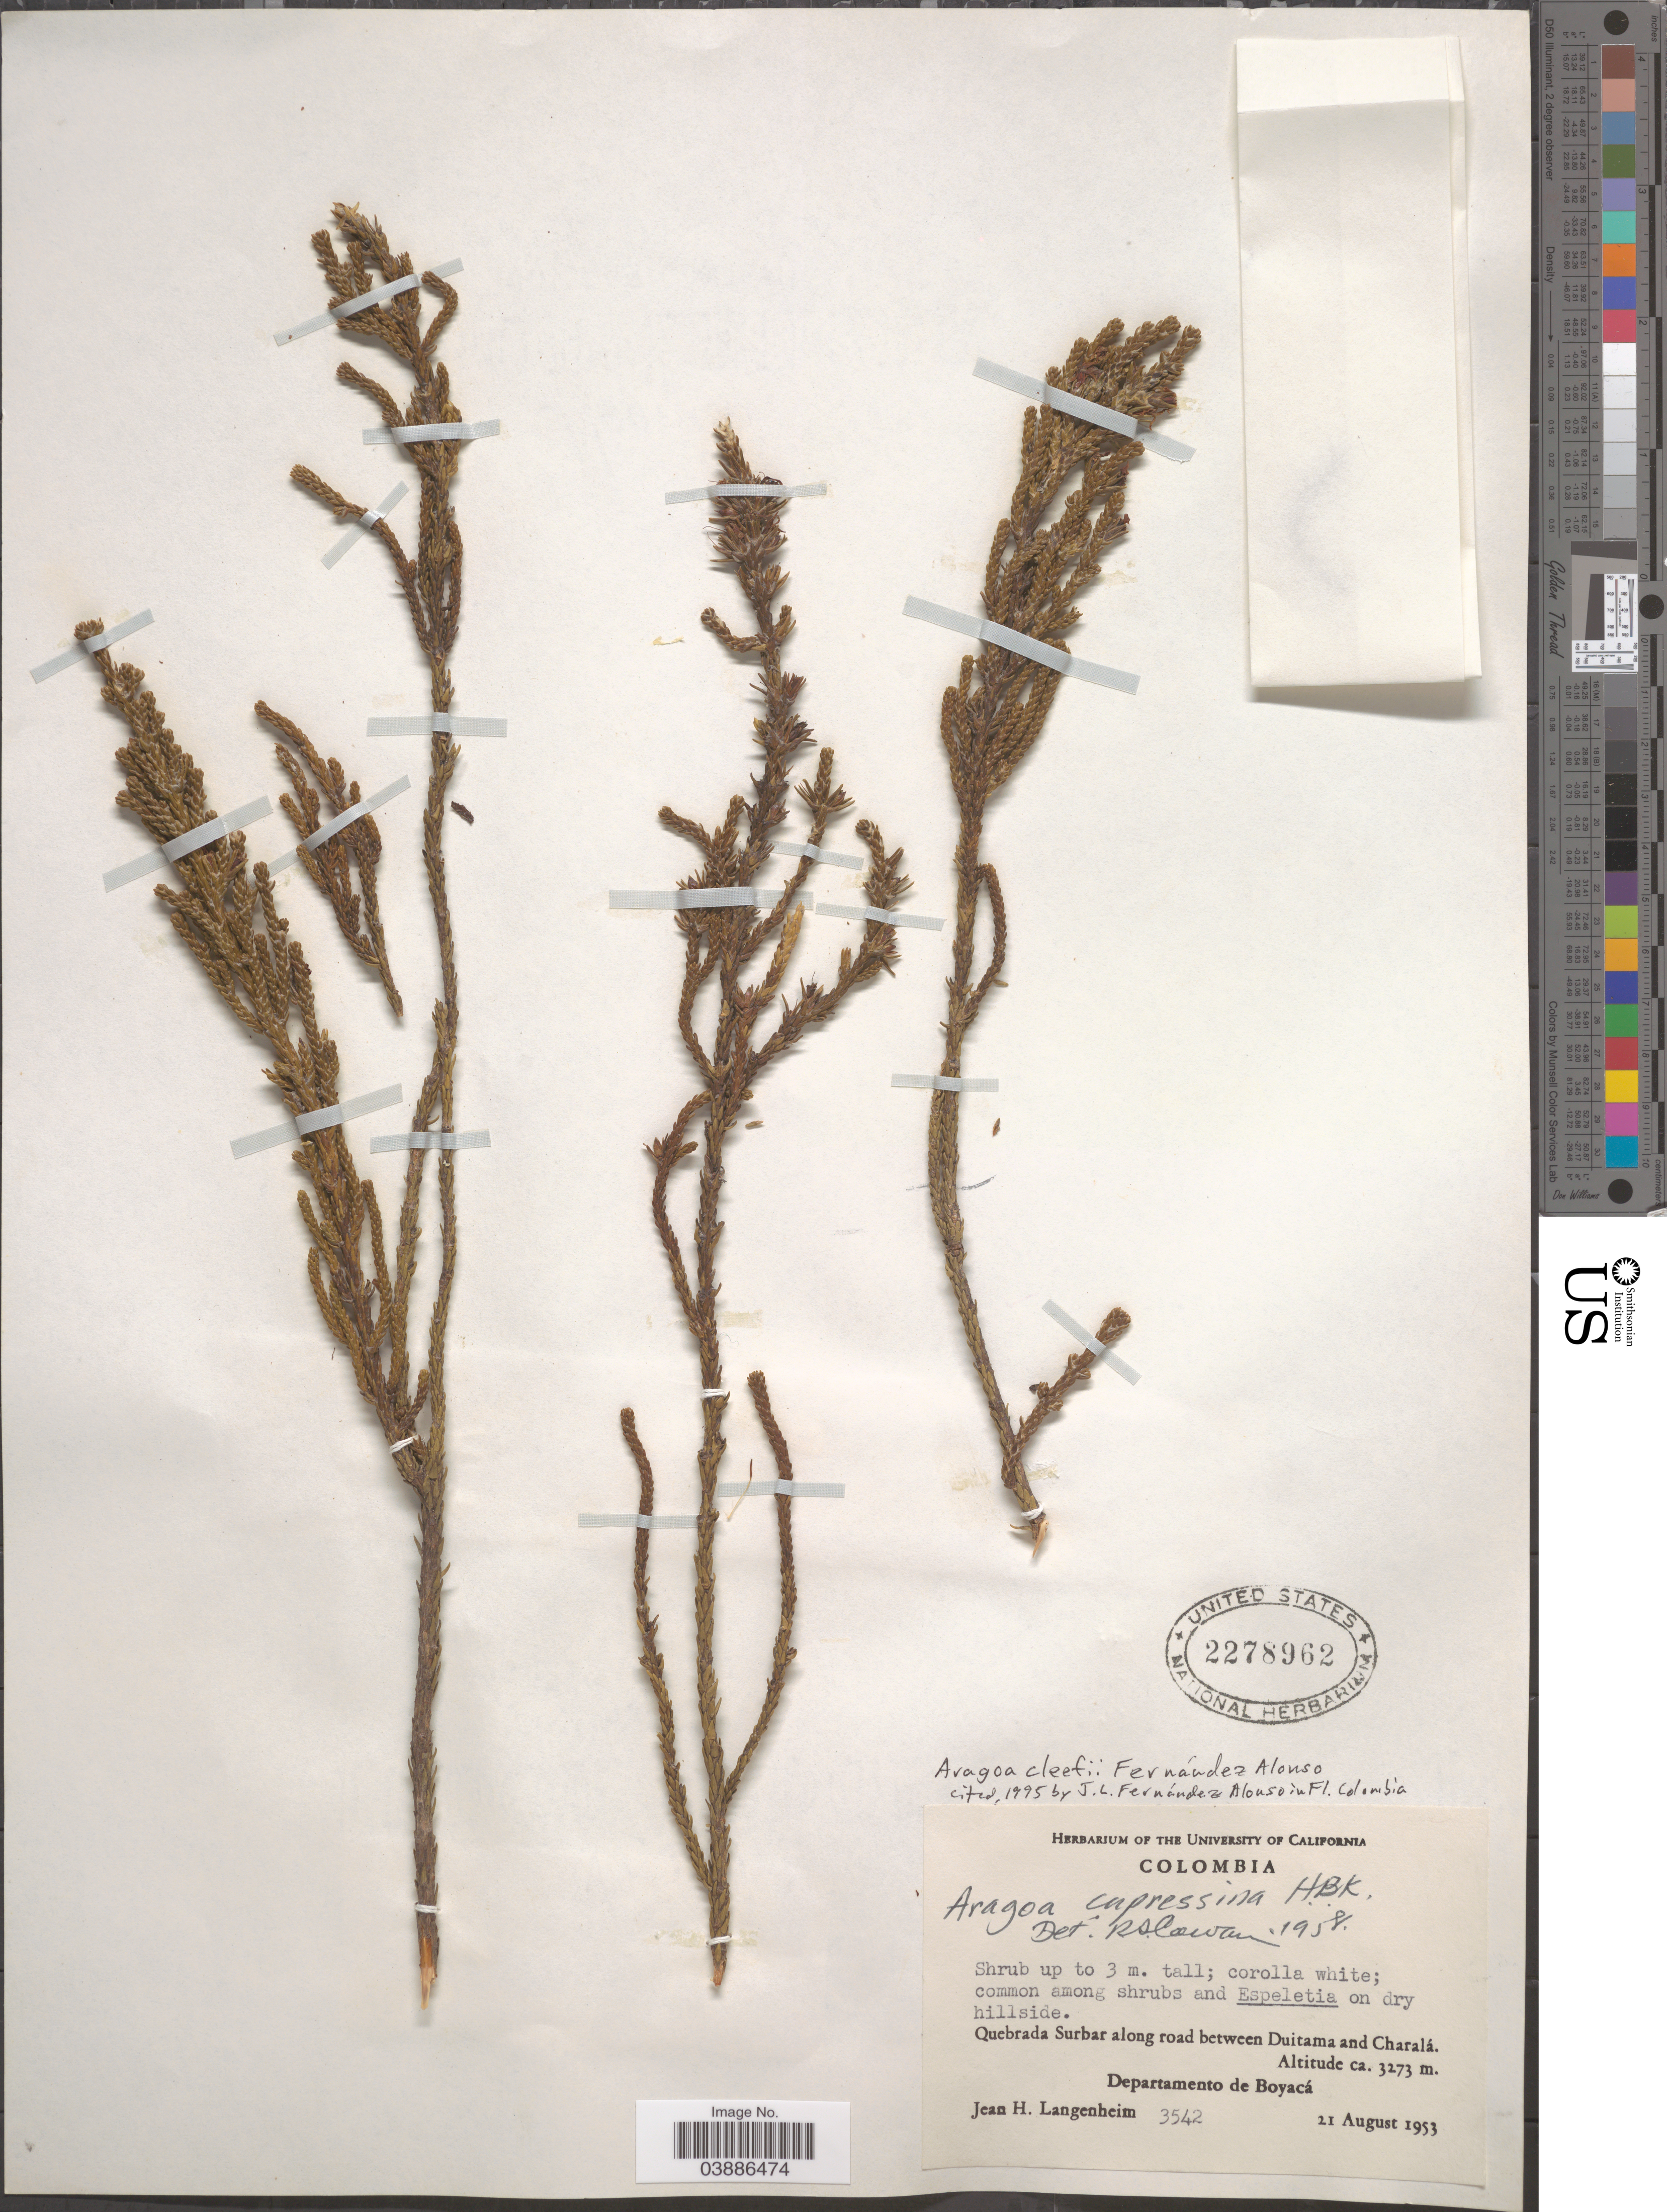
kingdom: Plantae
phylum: Tracheophyta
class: Magnoliopsida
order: Lamiales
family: Plantaginaceae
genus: Aragoa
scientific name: Aragoa cleefii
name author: Fern. Alonso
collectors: J. H. Langenheim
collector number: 3542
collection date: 1953-08-21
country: Colombia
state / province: Boyacá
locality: Quebrada Surbar along road between Duitama and Charalá. Departamento de Boyacá.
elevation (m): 3273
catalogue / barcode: US 2278962